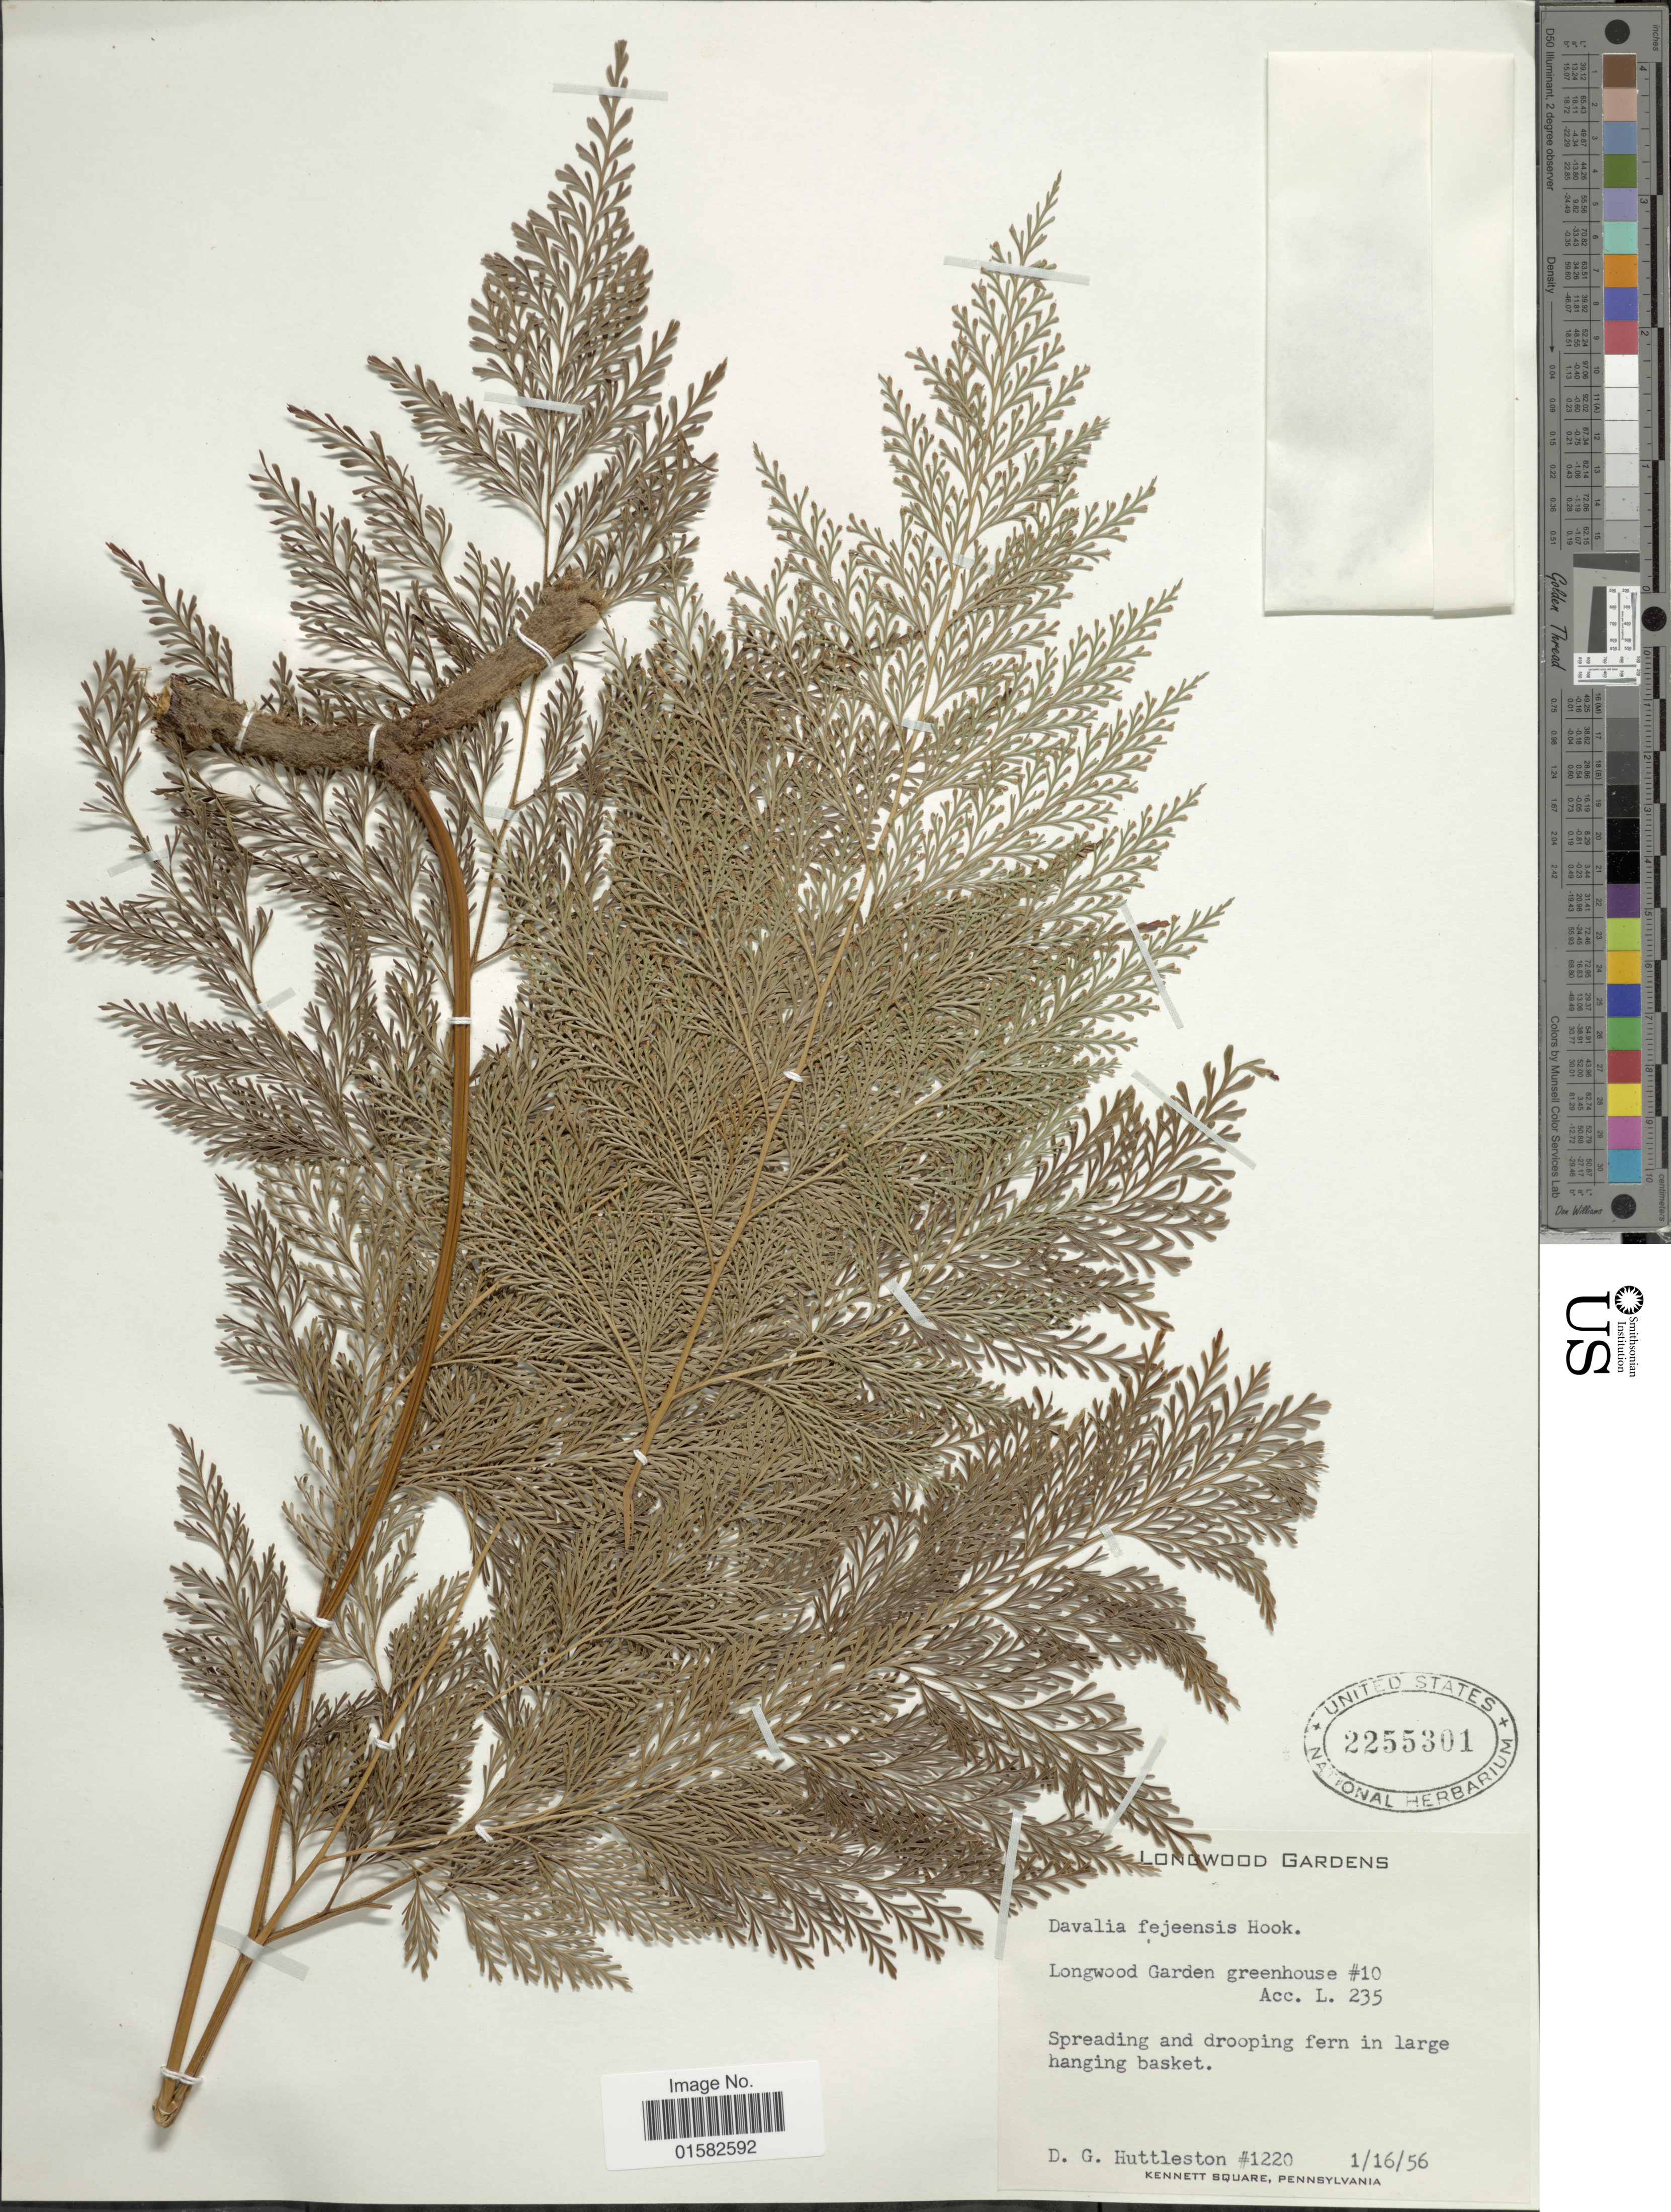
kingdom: Plantae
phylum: Tracheophyta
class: Polypodiopsida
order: Polypodiales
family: Davalliaceae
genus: Davallia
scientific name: Davallia fejeensis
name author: Hook.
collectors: D. G. Huttleston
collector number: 1220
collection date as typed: Transcribed d/m/y: 16/1/56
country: United States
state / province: Pennsylvania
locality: Longwood Garden greenhouse, Spreading and dropping fer in large haanging basket.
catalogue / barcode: US 2255301